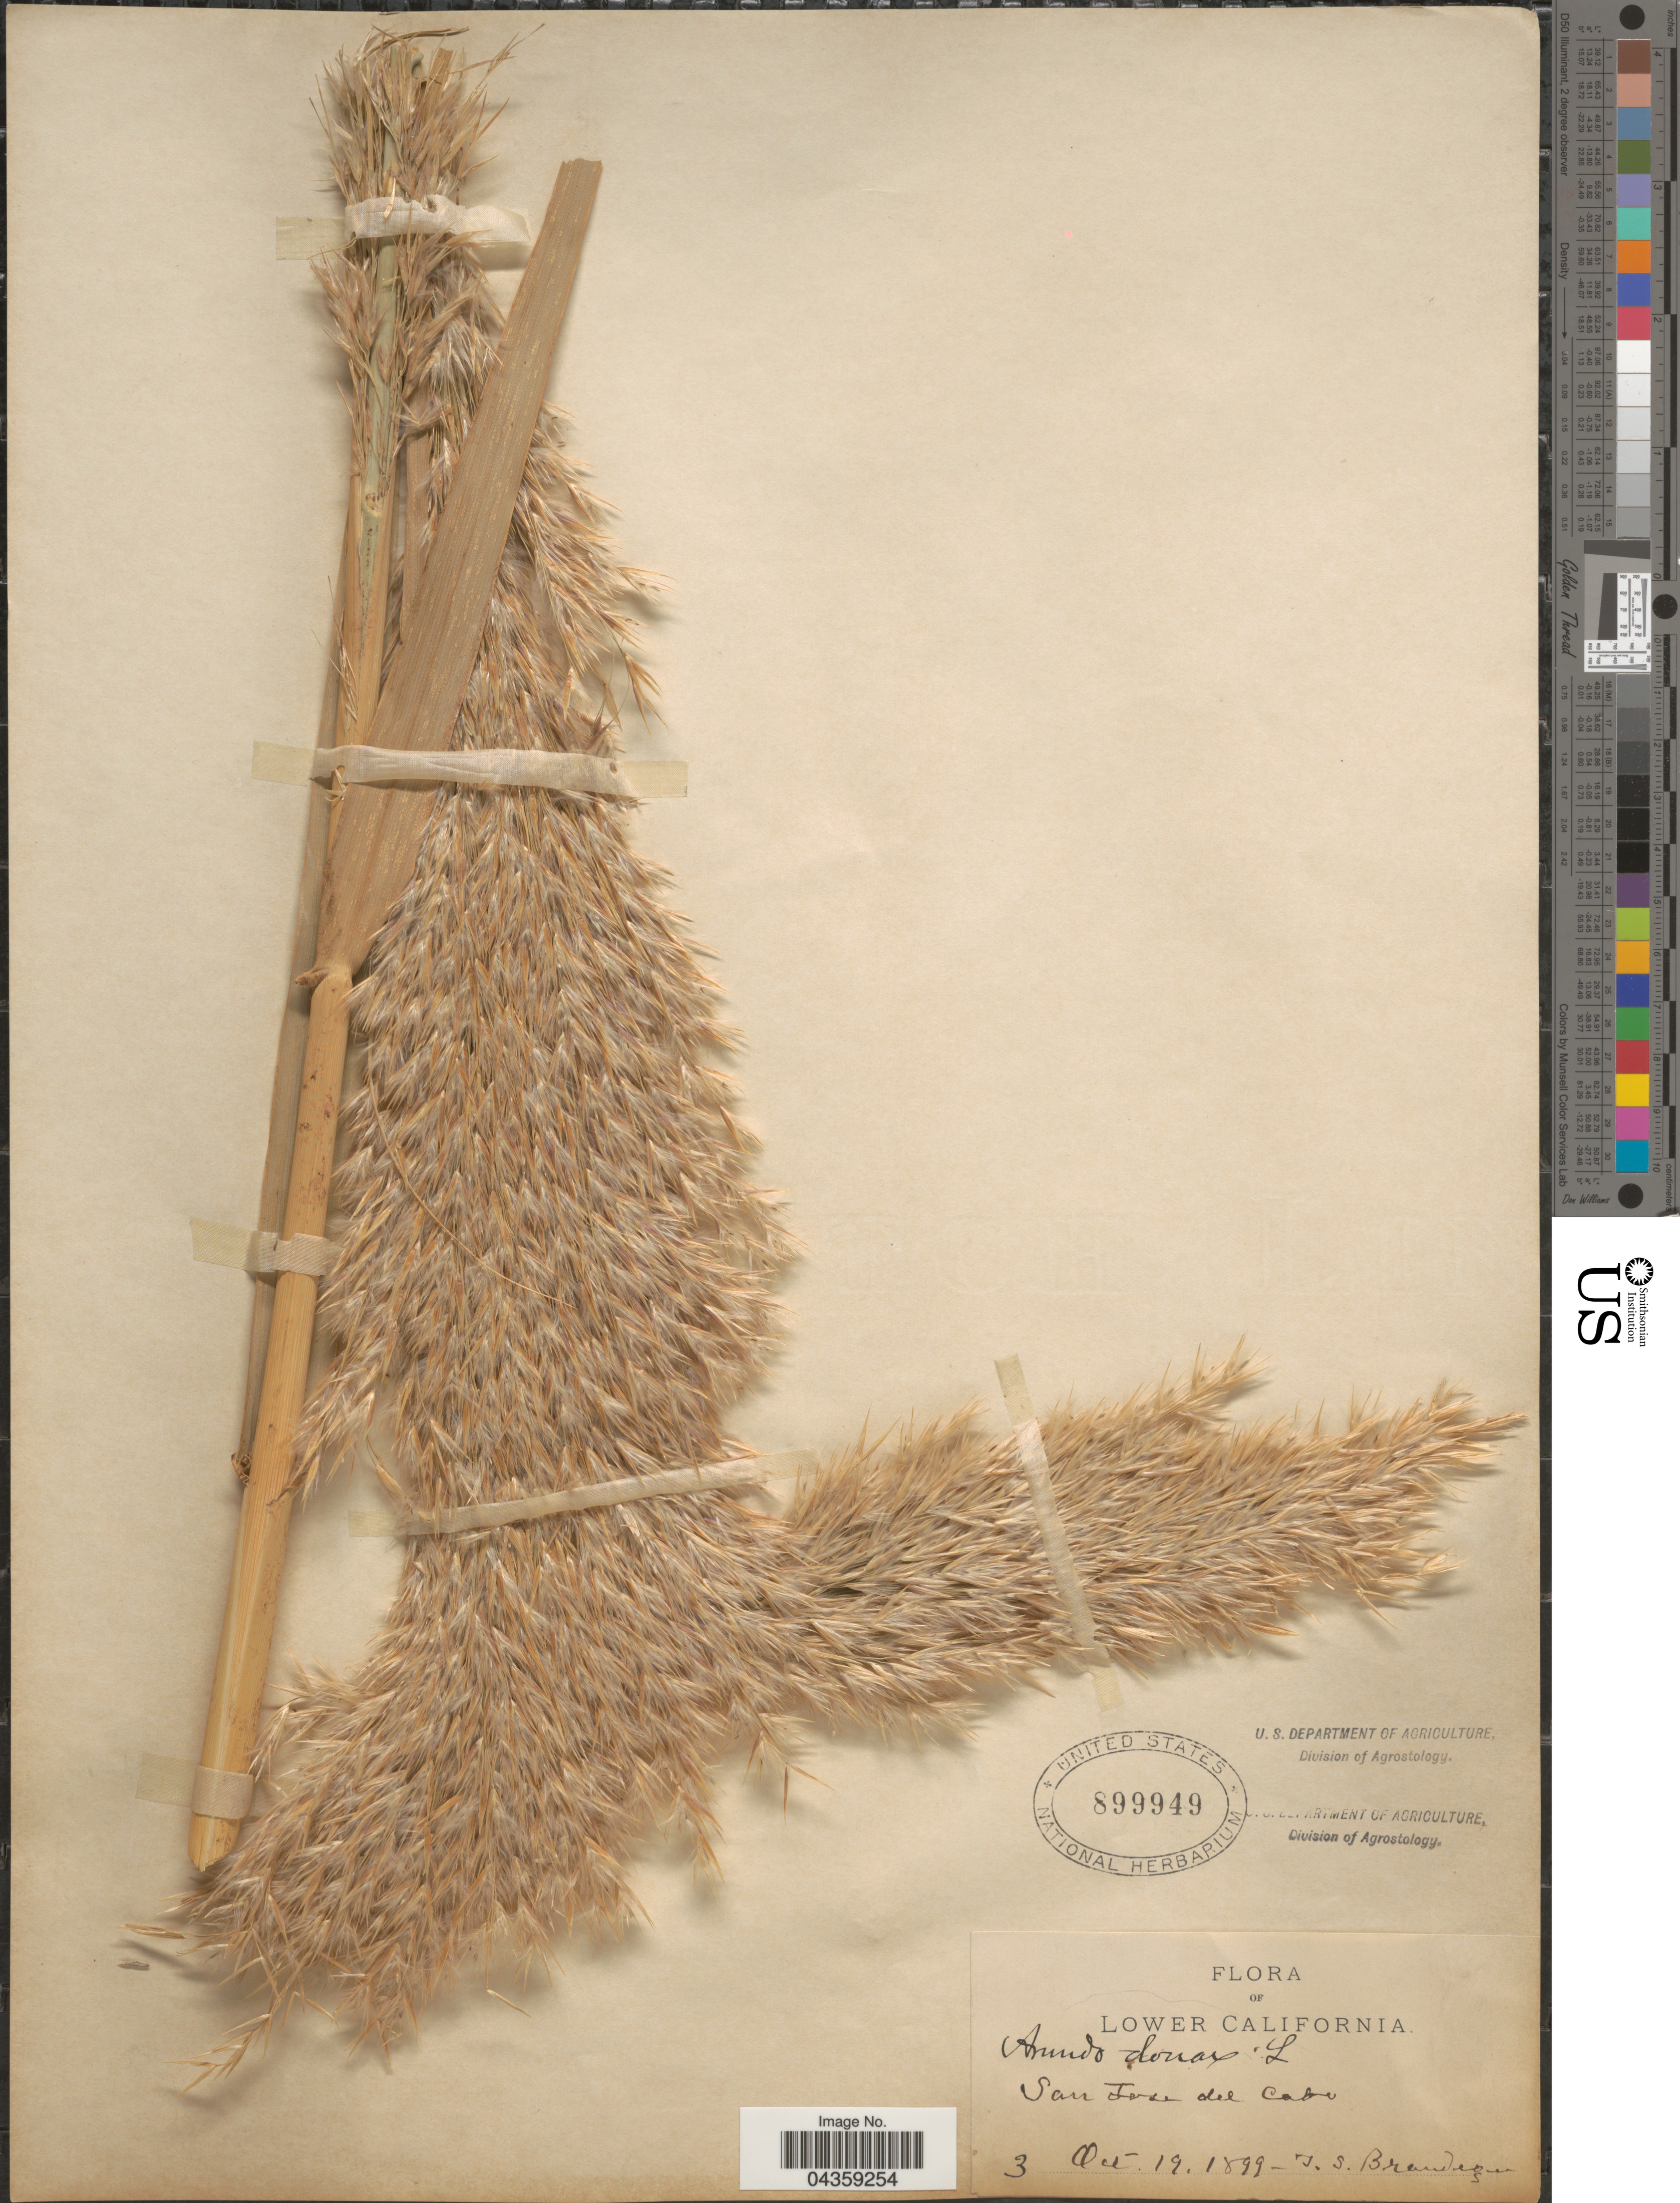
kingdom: Plantae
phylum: Tracheophyta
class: Liliopsida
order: Poales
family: Poaceae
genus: Arundo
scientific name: Arundo donax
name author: L.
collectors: J. S. Brandegee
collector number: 3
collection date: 1899-10-19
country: Mexico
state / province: Baja California Sur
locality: Lower California. San Jose del Cabo.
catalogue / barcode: US 899949